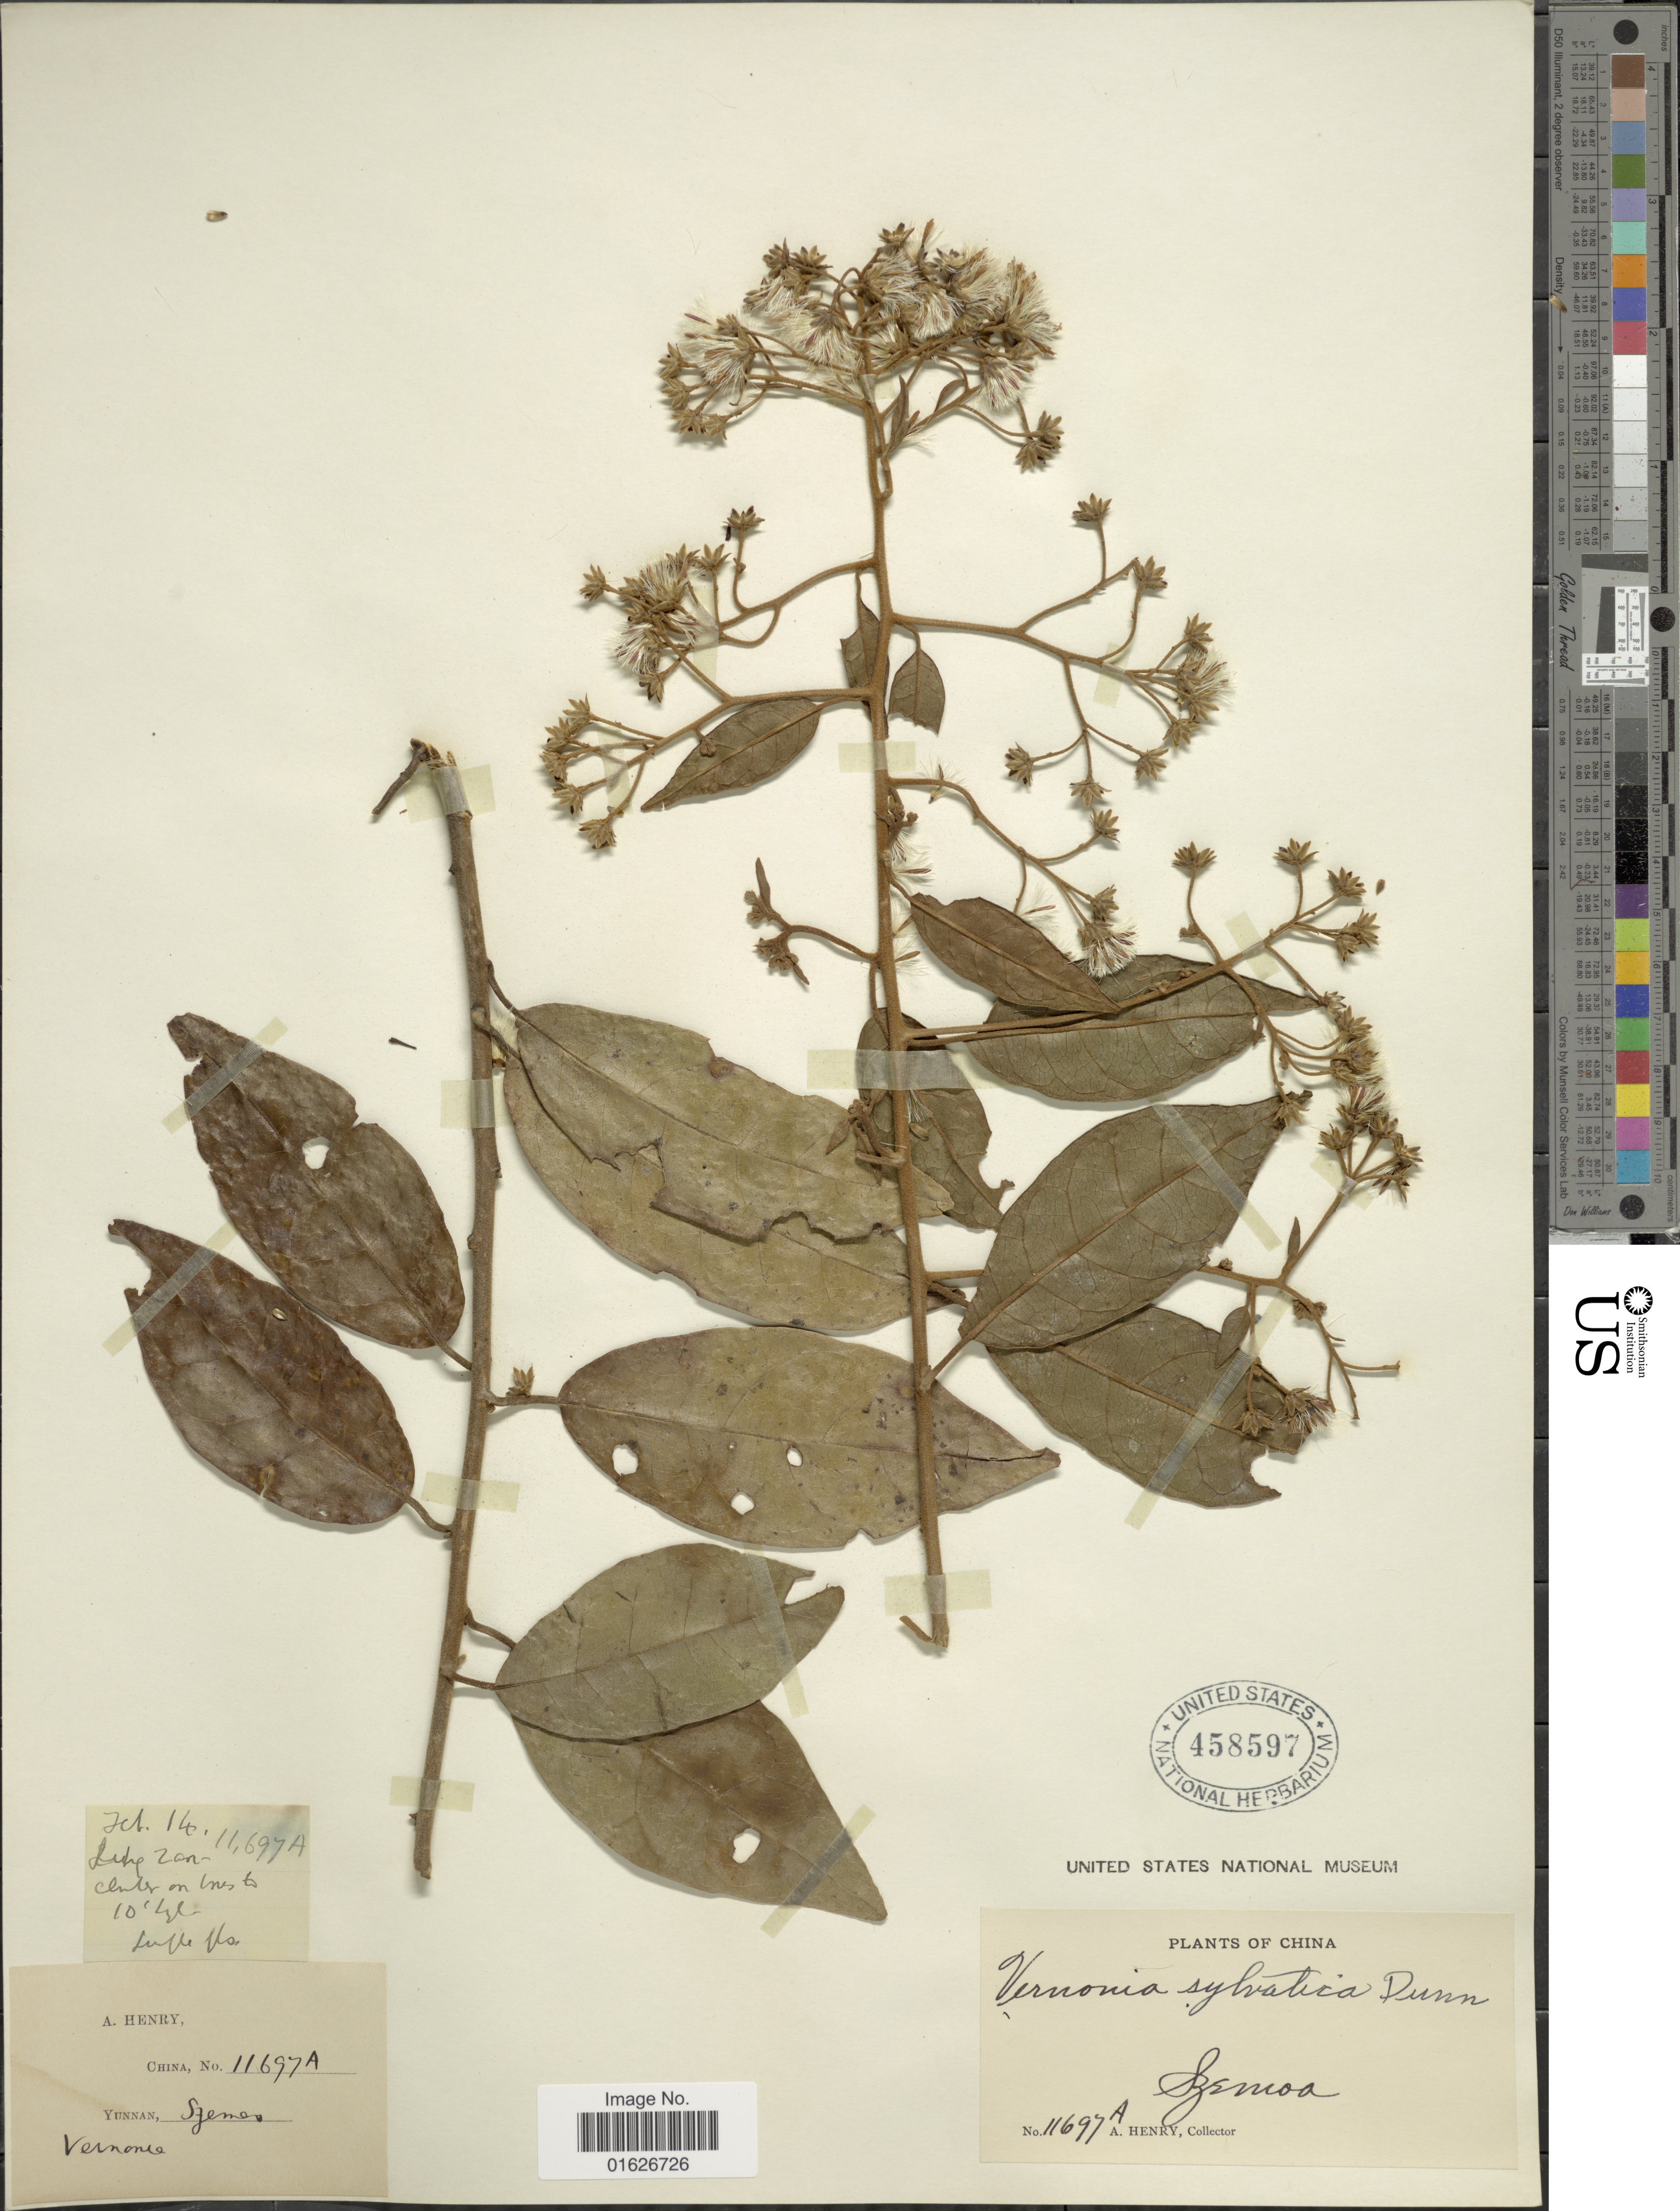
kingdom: Plantae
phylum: Tracheophyta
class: Magnoliopsida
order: Asterales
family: Asteraceae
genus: Strobocalyx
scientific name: Strobocalyx sylvatica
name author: (Dunn) H. Rob.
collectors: A. Henry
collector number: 11697 A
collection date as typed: Transcribed d/m/y: /2/14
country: China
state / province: Yunnan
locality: Szemoa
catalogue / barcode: US 458597